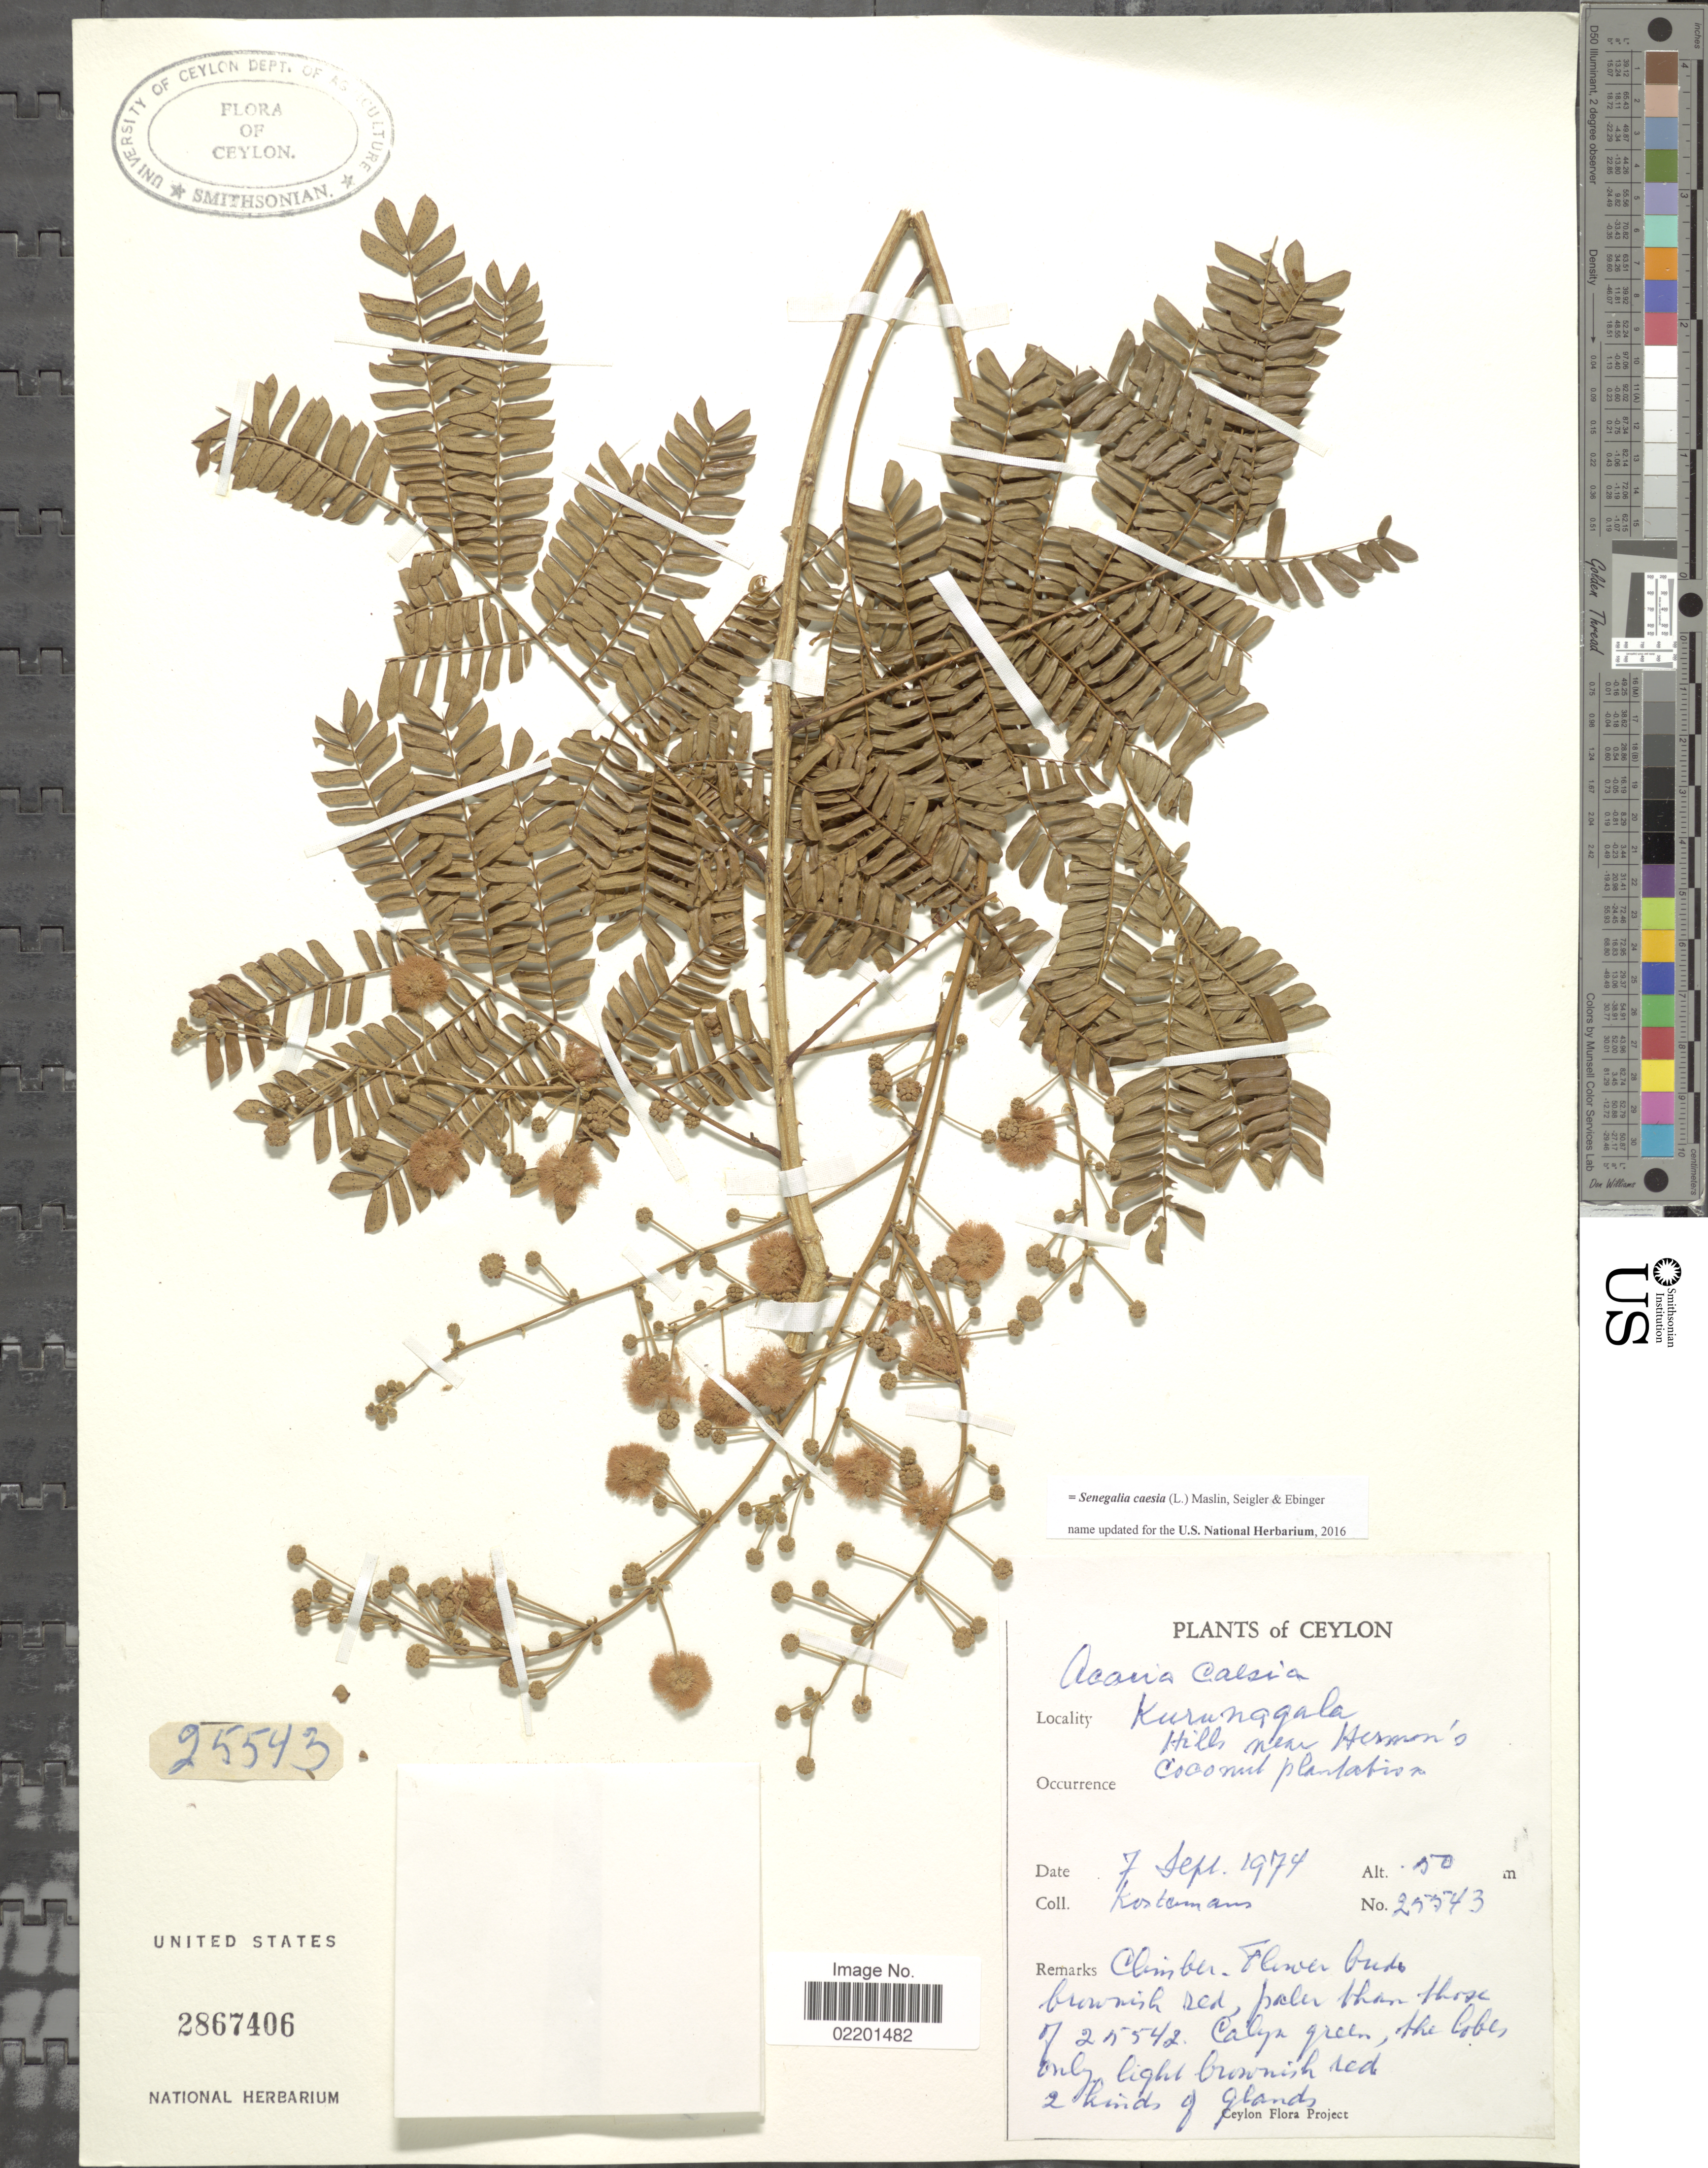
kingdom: Plantae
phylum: Tracheophyta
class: Magnoliopsida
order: Fabales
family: Fabaceae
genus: Senegalia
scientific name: Senegalia caesia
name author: (L.) Maslin et al.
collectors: A. J. G. Kostermans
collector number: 25543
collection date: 1974-09-07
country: Sri Lanka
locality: Ceylon, Kurungala, Hills near Hermon's Coconut plantation [interpreted].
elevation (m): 50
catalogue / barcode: US 2867406